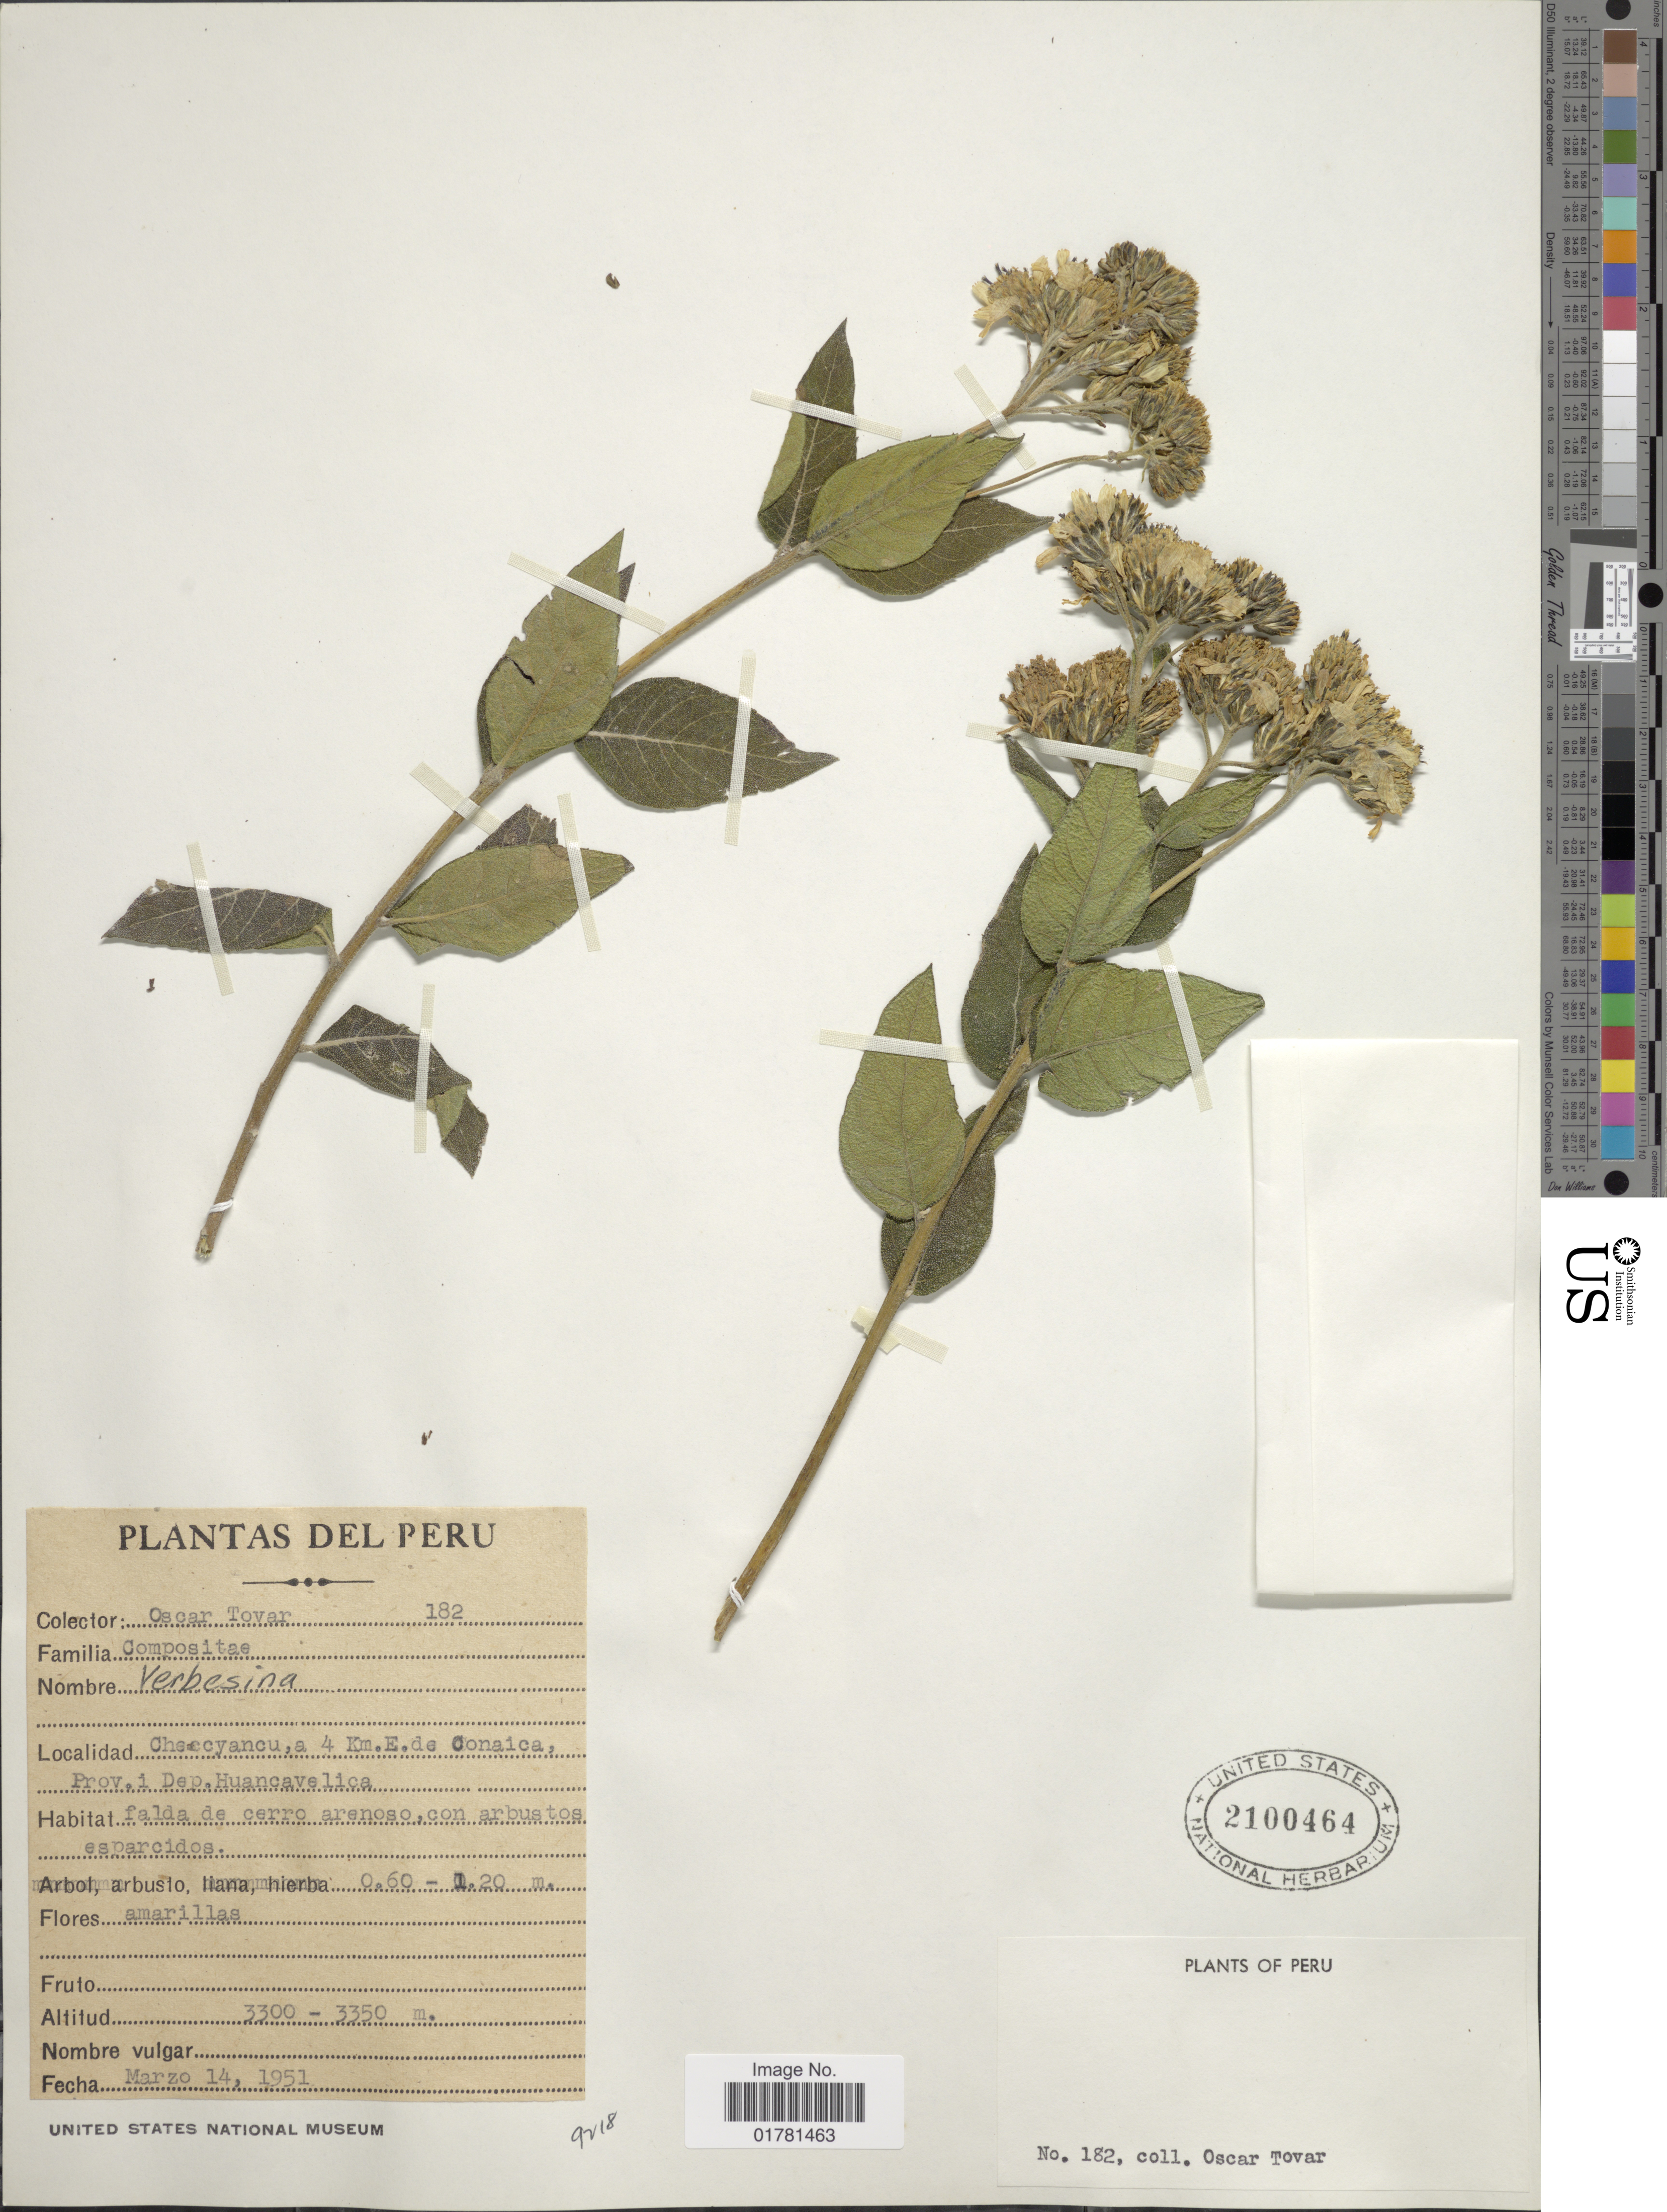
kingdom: Plantae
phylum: Tracheophyta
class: Magnoliopsida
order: Asterales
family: Asteraceae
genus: Verbesina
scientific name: Verbesina sp.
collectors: Ó. Tovar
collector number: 182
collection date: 1951-01-14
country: Peru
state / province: Huancavelica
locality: Checyancu, a 4 Km E de Conaica, Prov. i Dep Huancavelica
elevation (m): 3300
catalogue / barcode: US 2100464